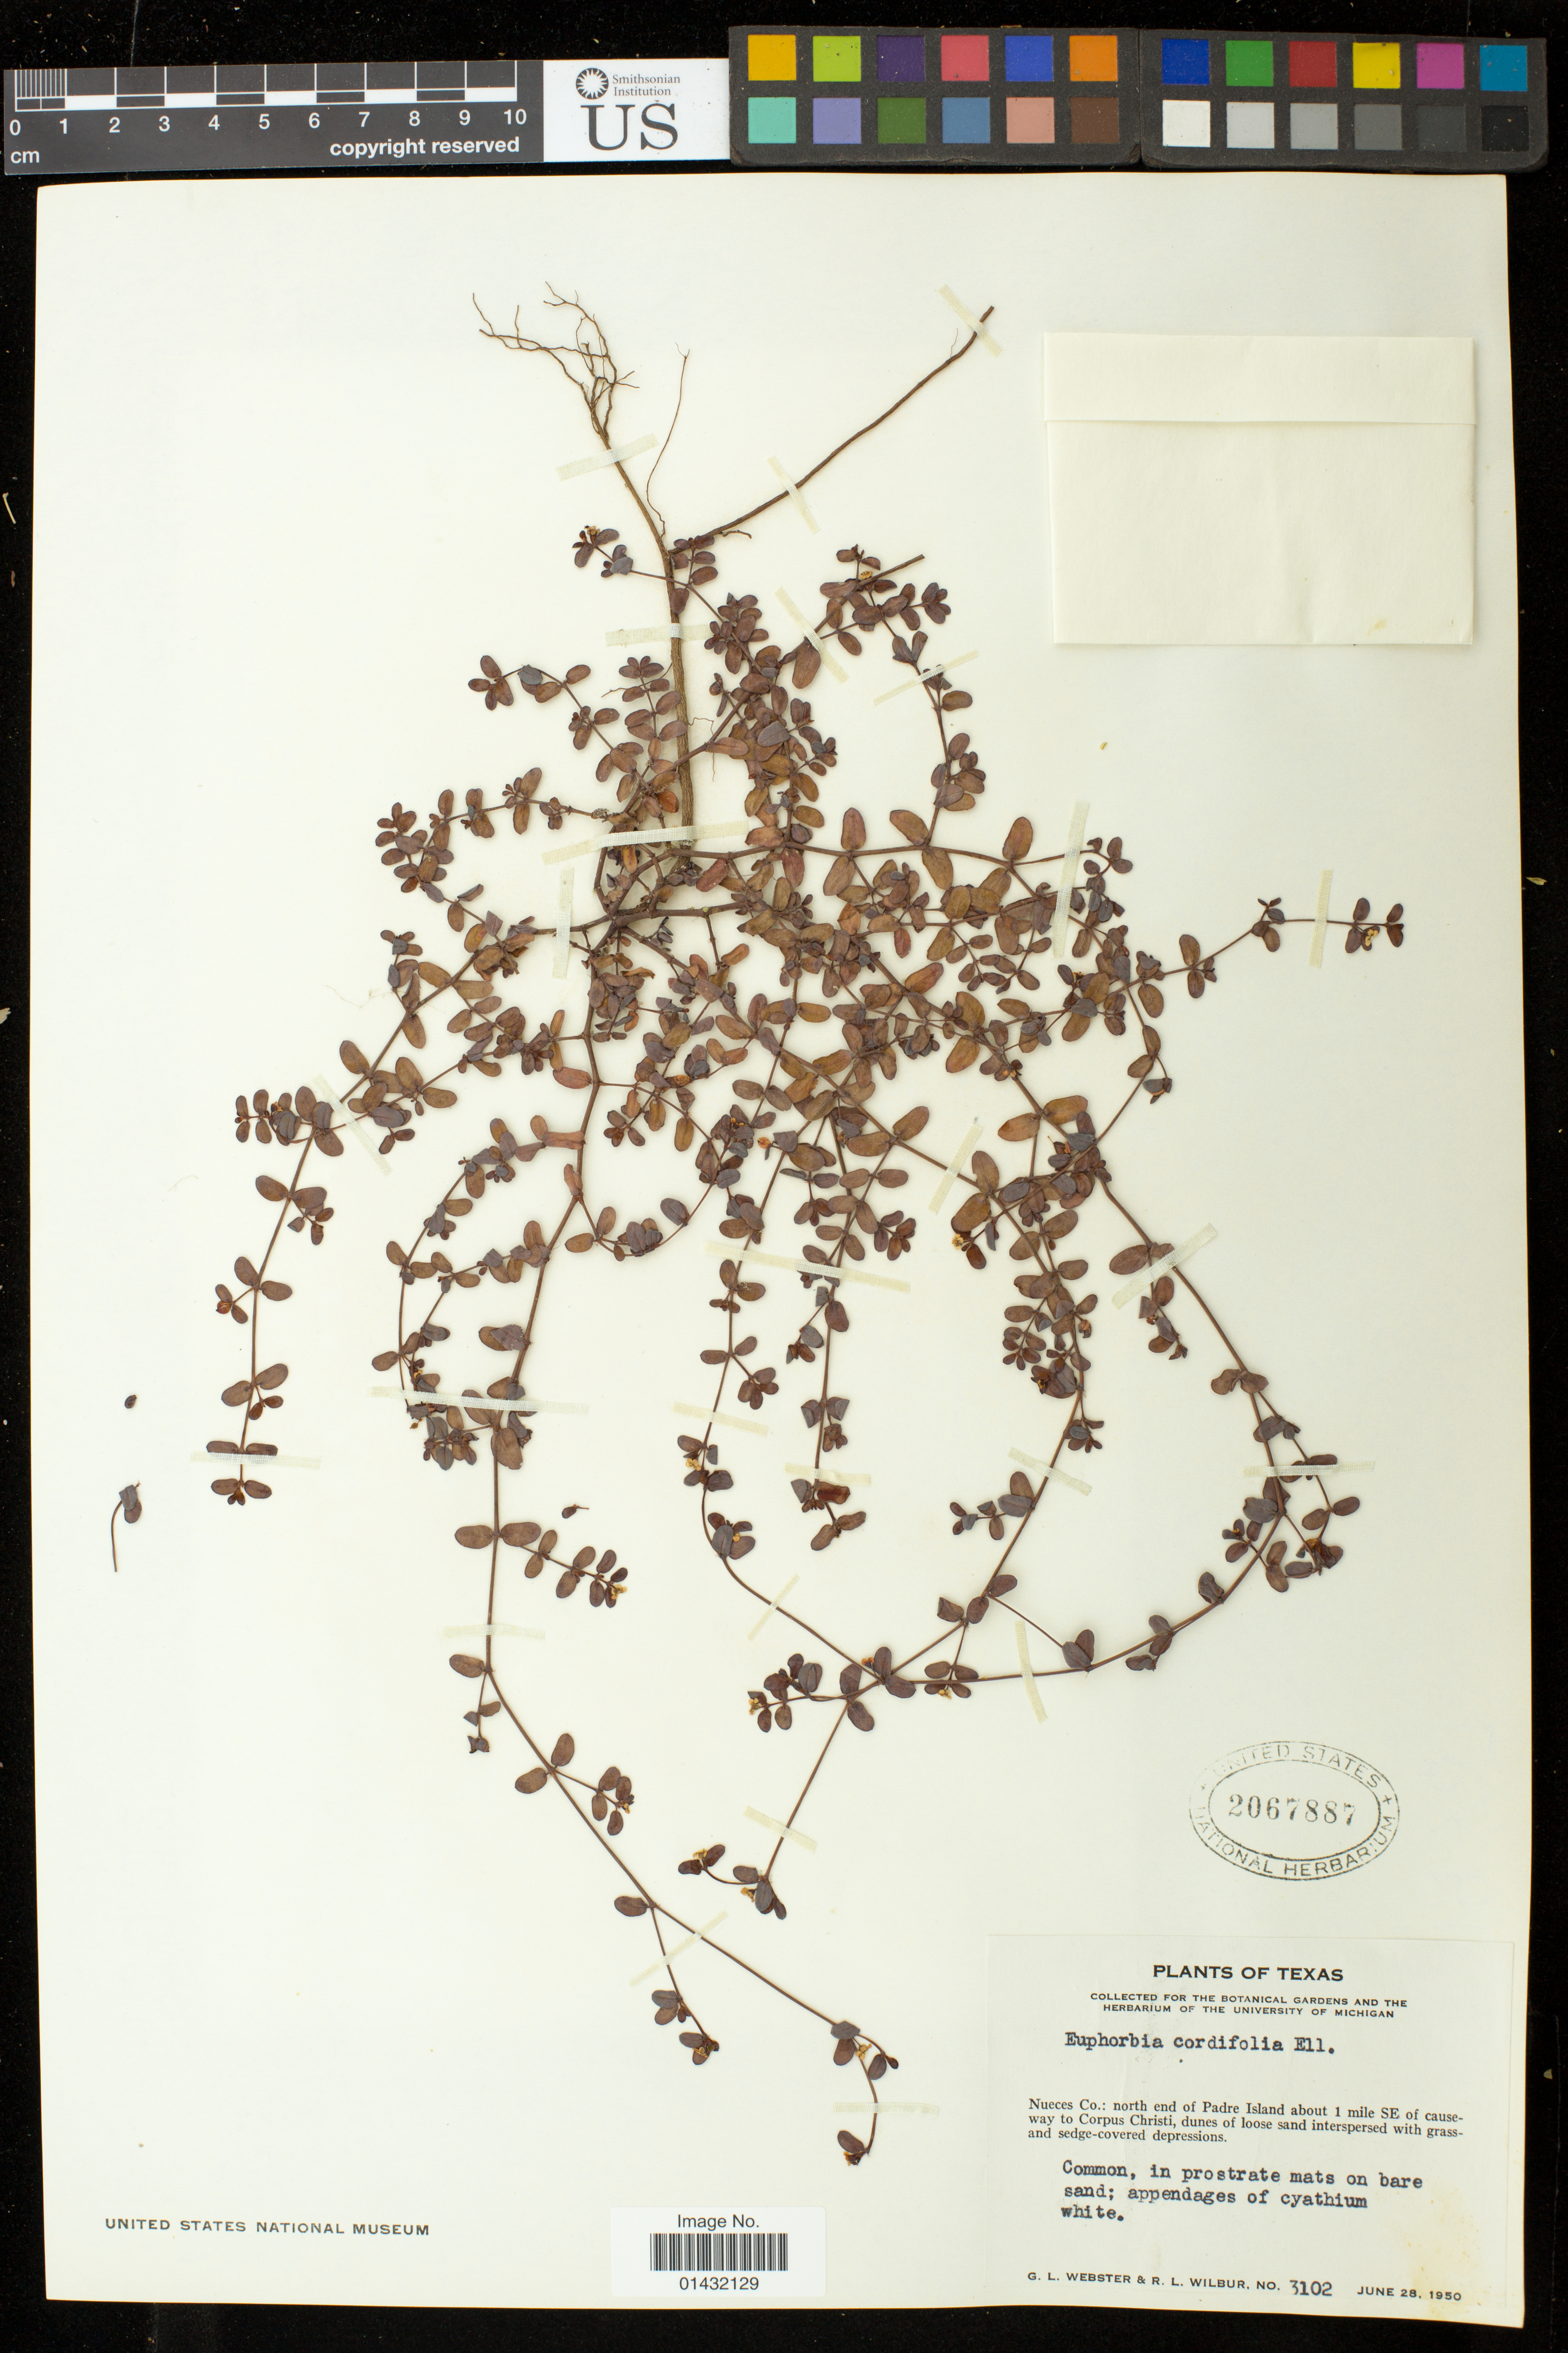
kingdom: Plantae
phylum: Tracheophyta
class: Magnoliopsida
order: Malpighiales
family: Euphorbiaceae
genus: Euphorbia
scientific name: Euphorbia cordifolia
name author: C.A. Mey. & Boiss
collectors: G. L. Webster & R. L. Wilbur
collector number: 3102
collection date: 1950-06-28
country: United States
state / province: Texas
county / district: Nueces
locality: North end of Padre Island about 1 mile SE of causeway to Corpus Christi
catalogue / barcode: US 2067887